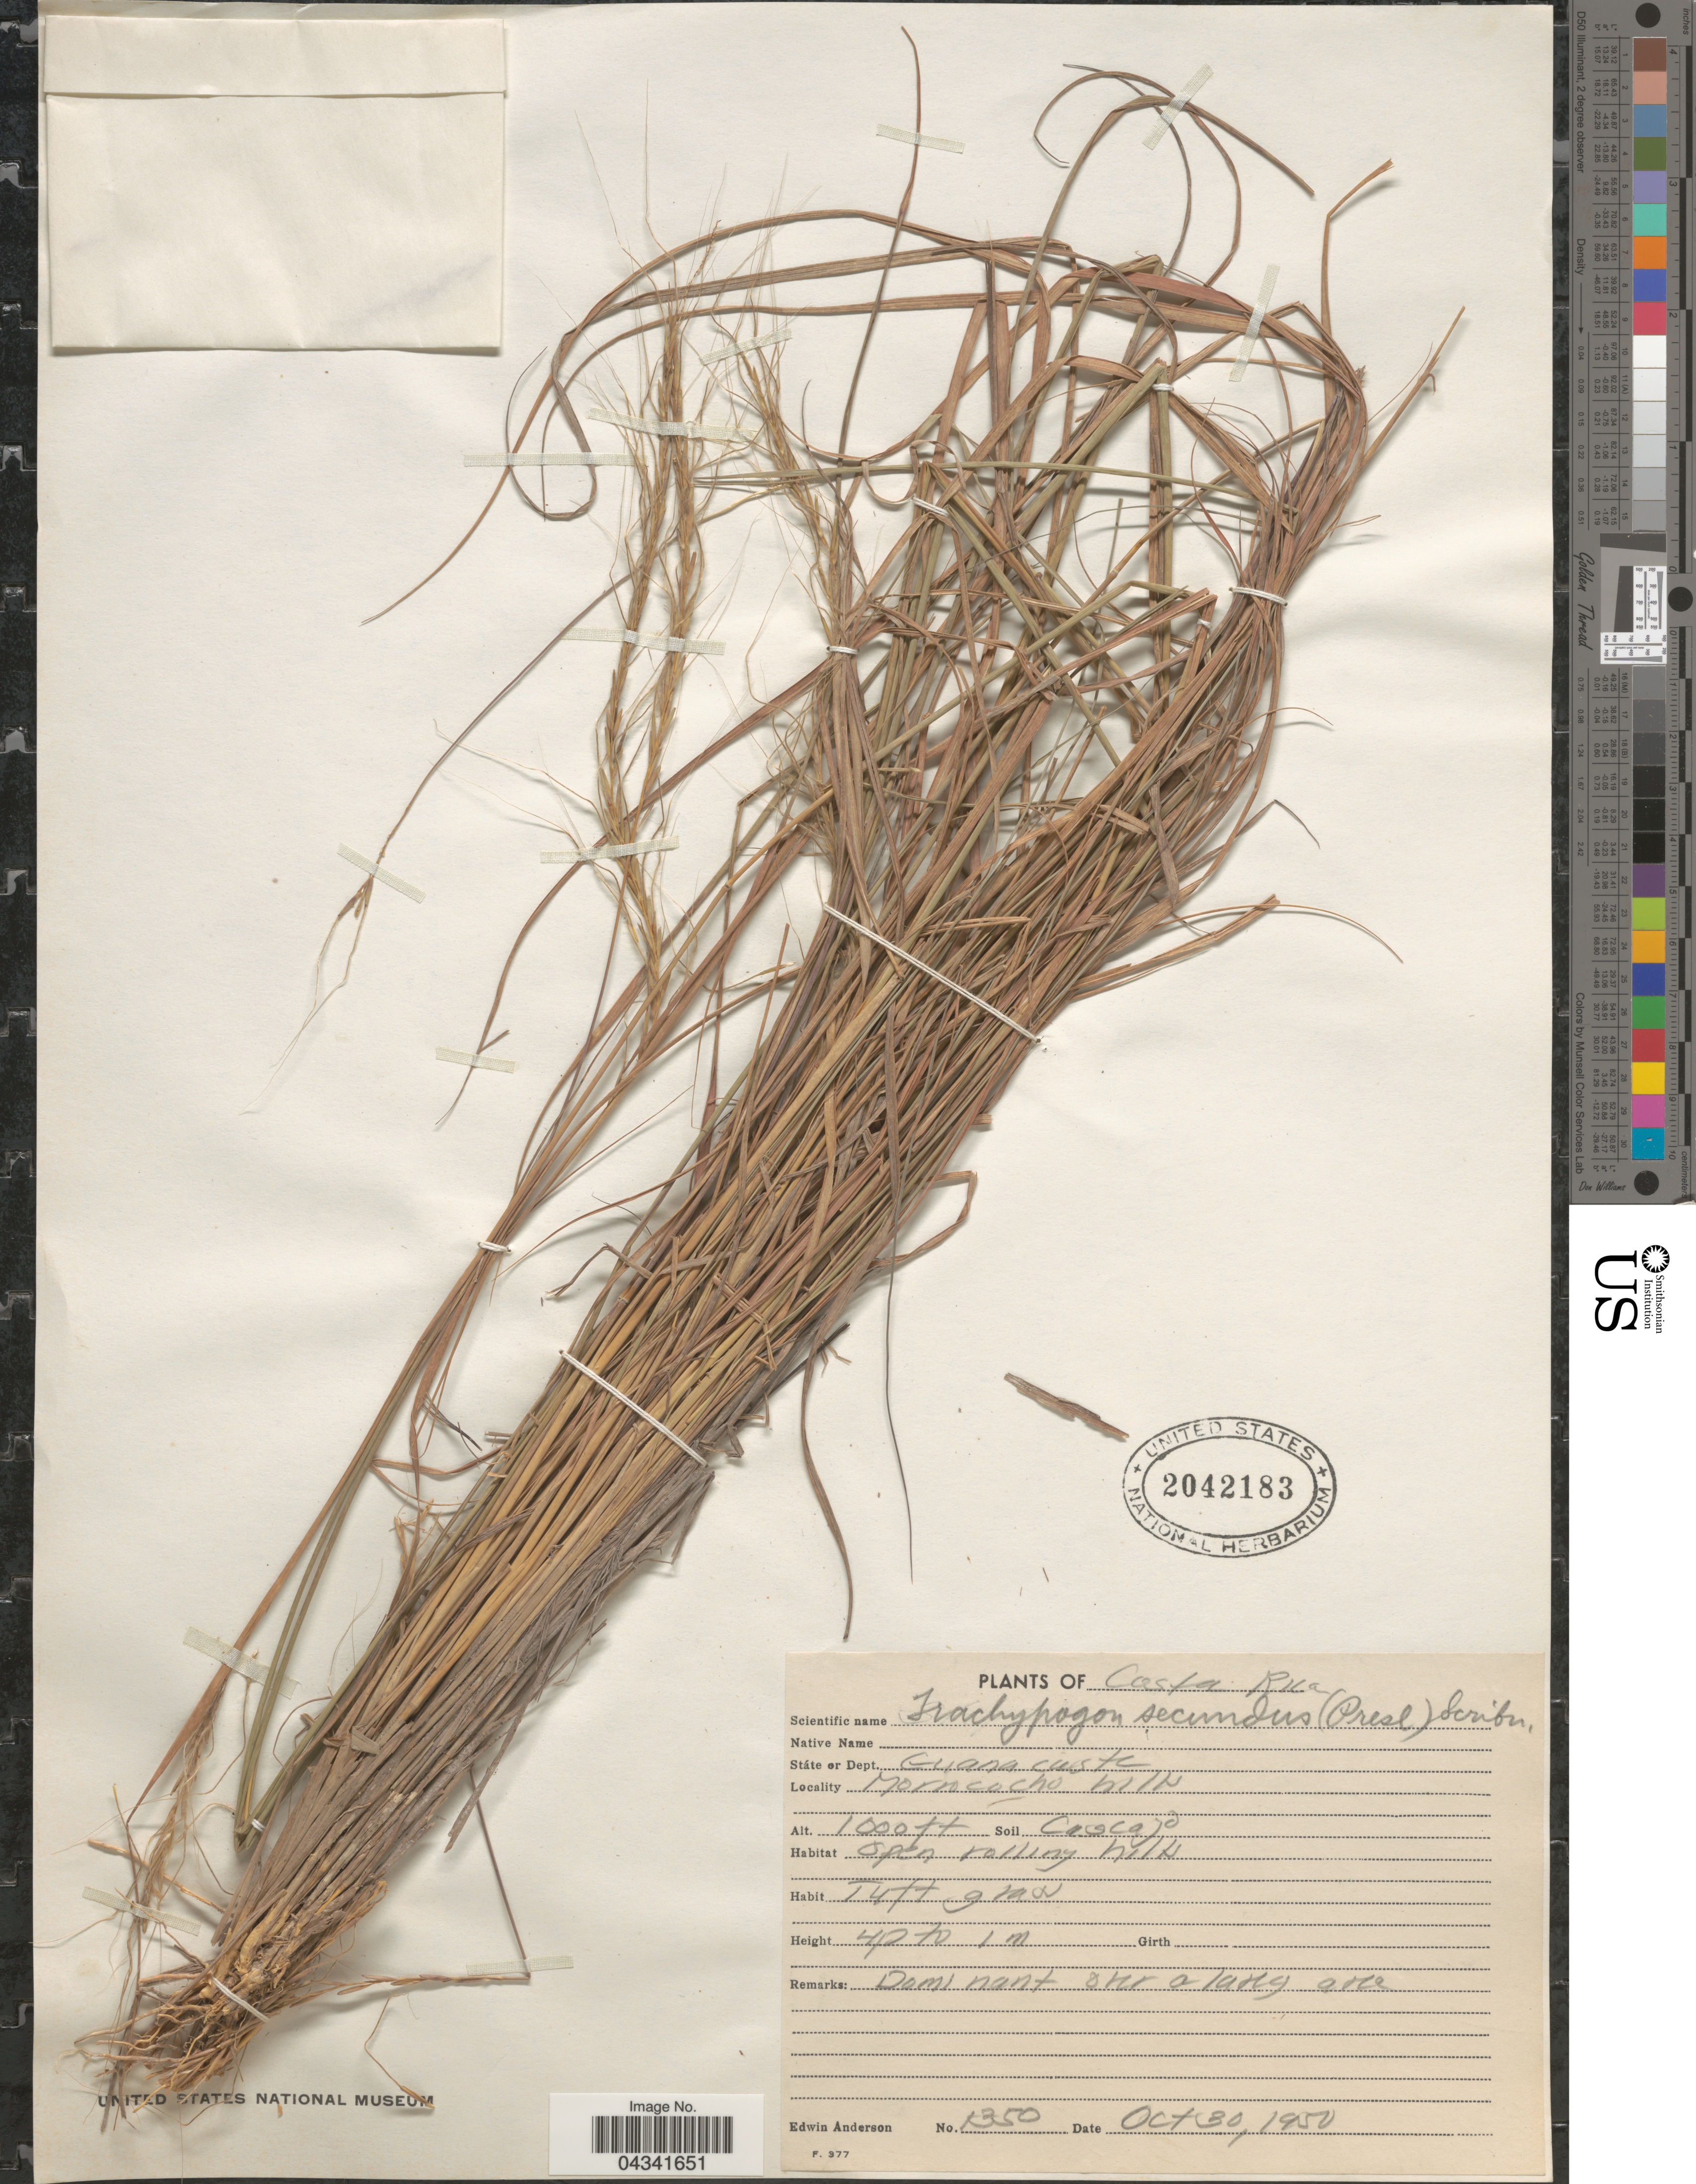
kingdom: Plantae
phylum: Tracheophyta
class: Liliopsida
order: Poales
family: Poaceae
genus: Trachypogon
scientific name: Trachypogon spicatus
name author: (L. f.) Kuntze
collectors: E. Anderson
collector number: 1350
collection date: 1950-10-30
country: Costa Rica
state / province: Guanacaste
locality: Morrococho hills.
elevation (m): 305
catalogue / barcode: US 2042183